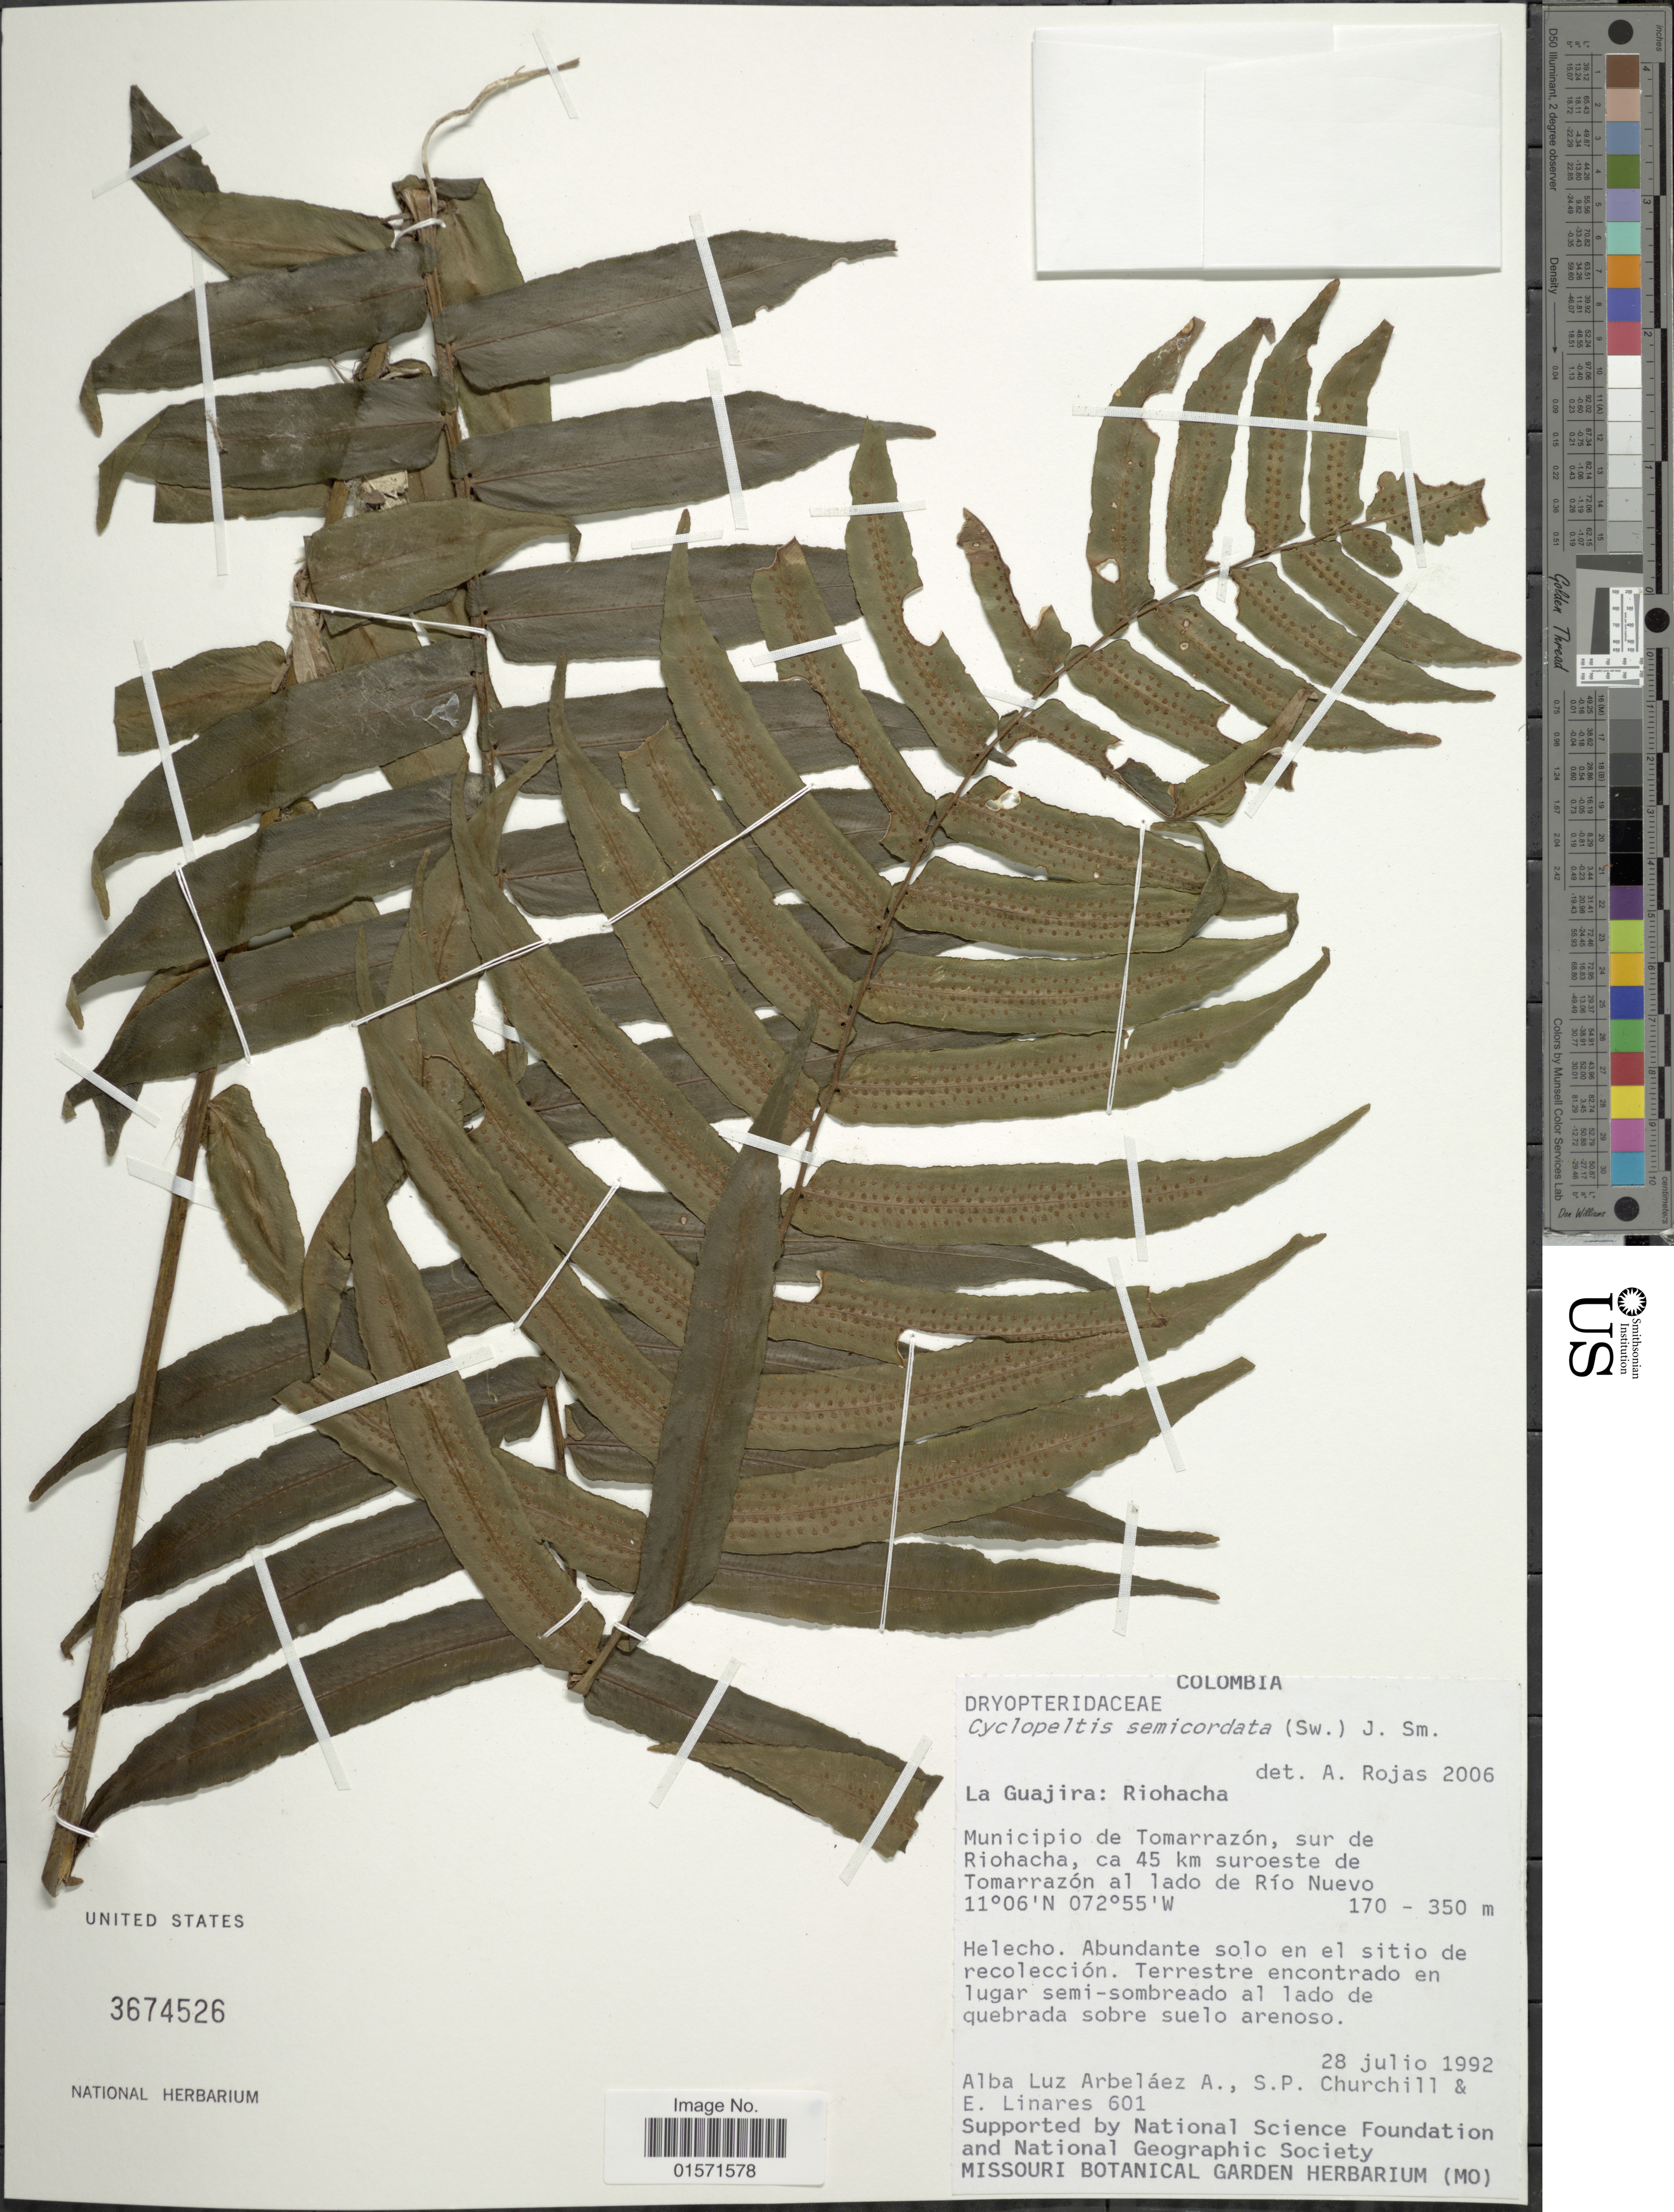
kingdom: Plantae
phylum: Tracheophyta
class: Polypodiopsida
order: Polypodiales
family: Lomariopsidaceae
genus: Cyclopeltis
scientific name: Cyclopeltis semicordata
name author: (Sw.) J. Sm.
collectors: A. L. Arbelaez, S. Churchill & E. Linares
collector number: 601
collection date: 1992-07-28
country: Colombia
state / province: La Guajira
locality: Riohacha. Municipio de Tomarrazon, sur de Riochacha, 45 km suroetse de Tomarrozon al lado de Rio Nuevo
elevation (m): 170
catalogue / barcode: US 3674526